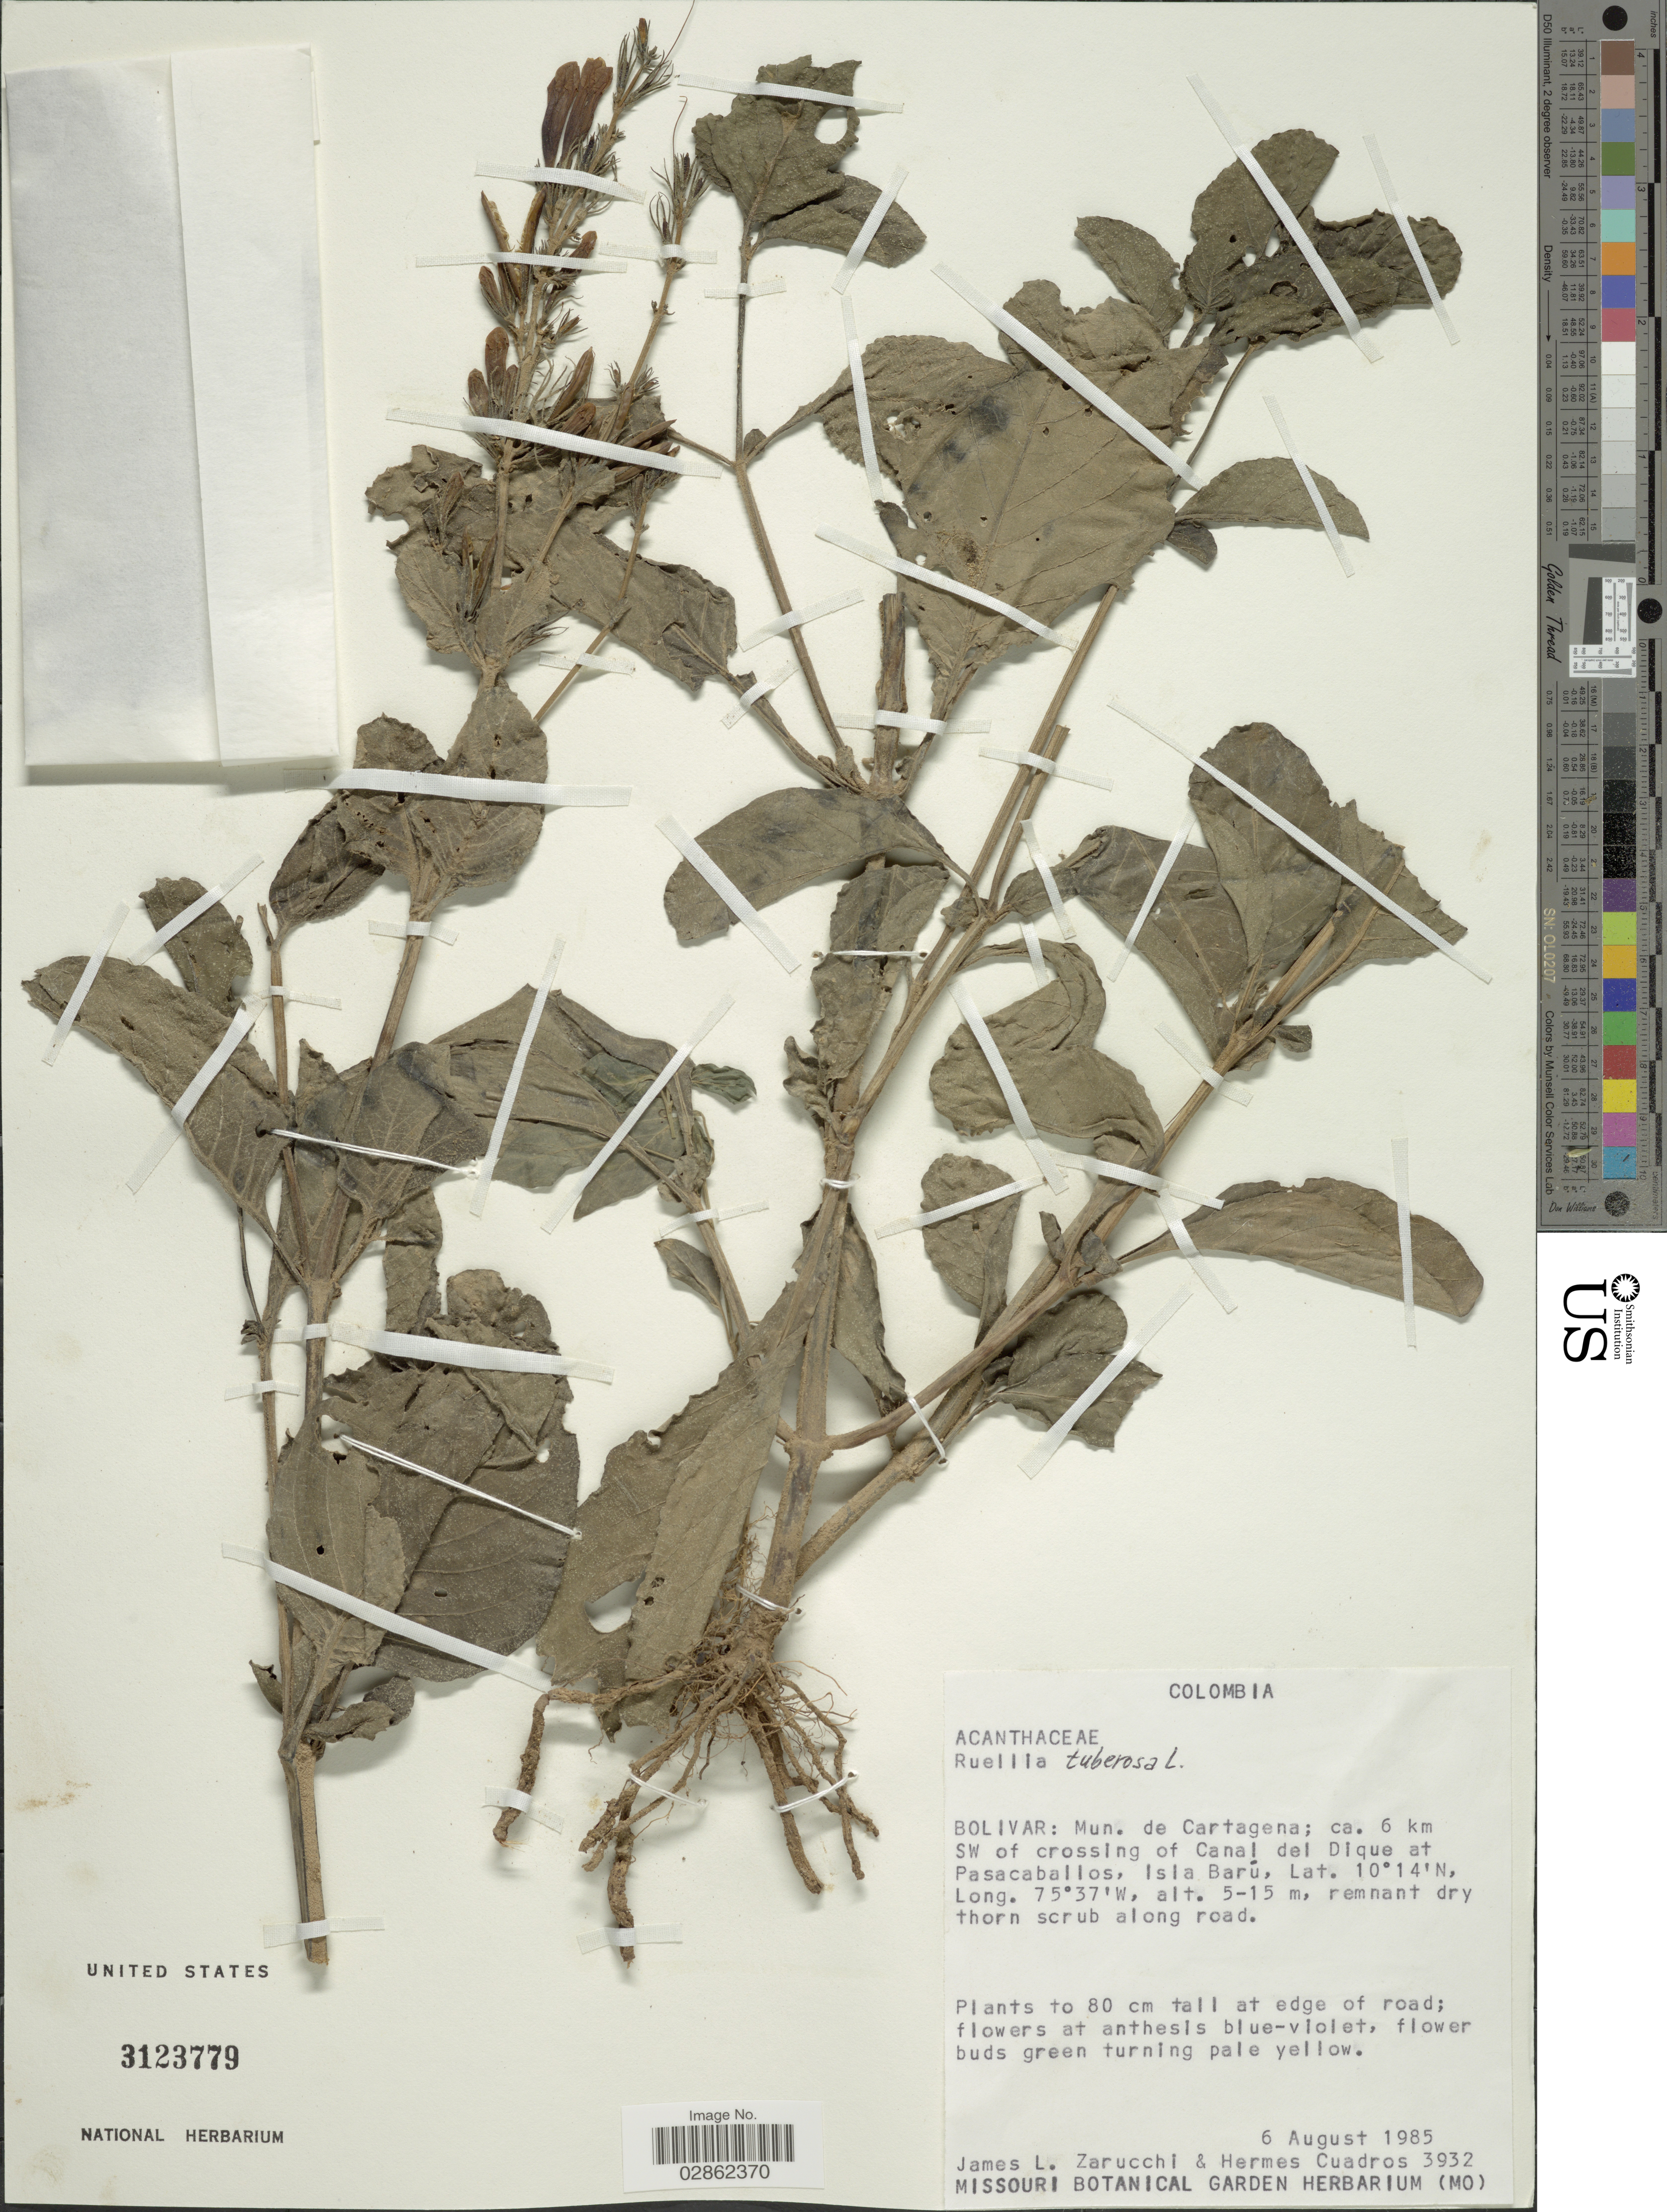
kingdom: Plantae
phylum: Tracheophyta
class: Magnoliopsida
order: Lamiales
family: Acanthaceae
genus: Ruellia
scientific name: Ruellia tuberosa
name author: L.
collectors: J. L. Zarucchi & H. Cuadros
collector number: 3932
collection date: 1985-08-06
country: Colombia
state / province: Bolívar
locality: Mun. de Cartagena; ca. 6 km SW of crossing of Canal del Dique at Pasacaballos, Isla Barú.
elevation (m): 5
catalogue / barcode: US 3123779